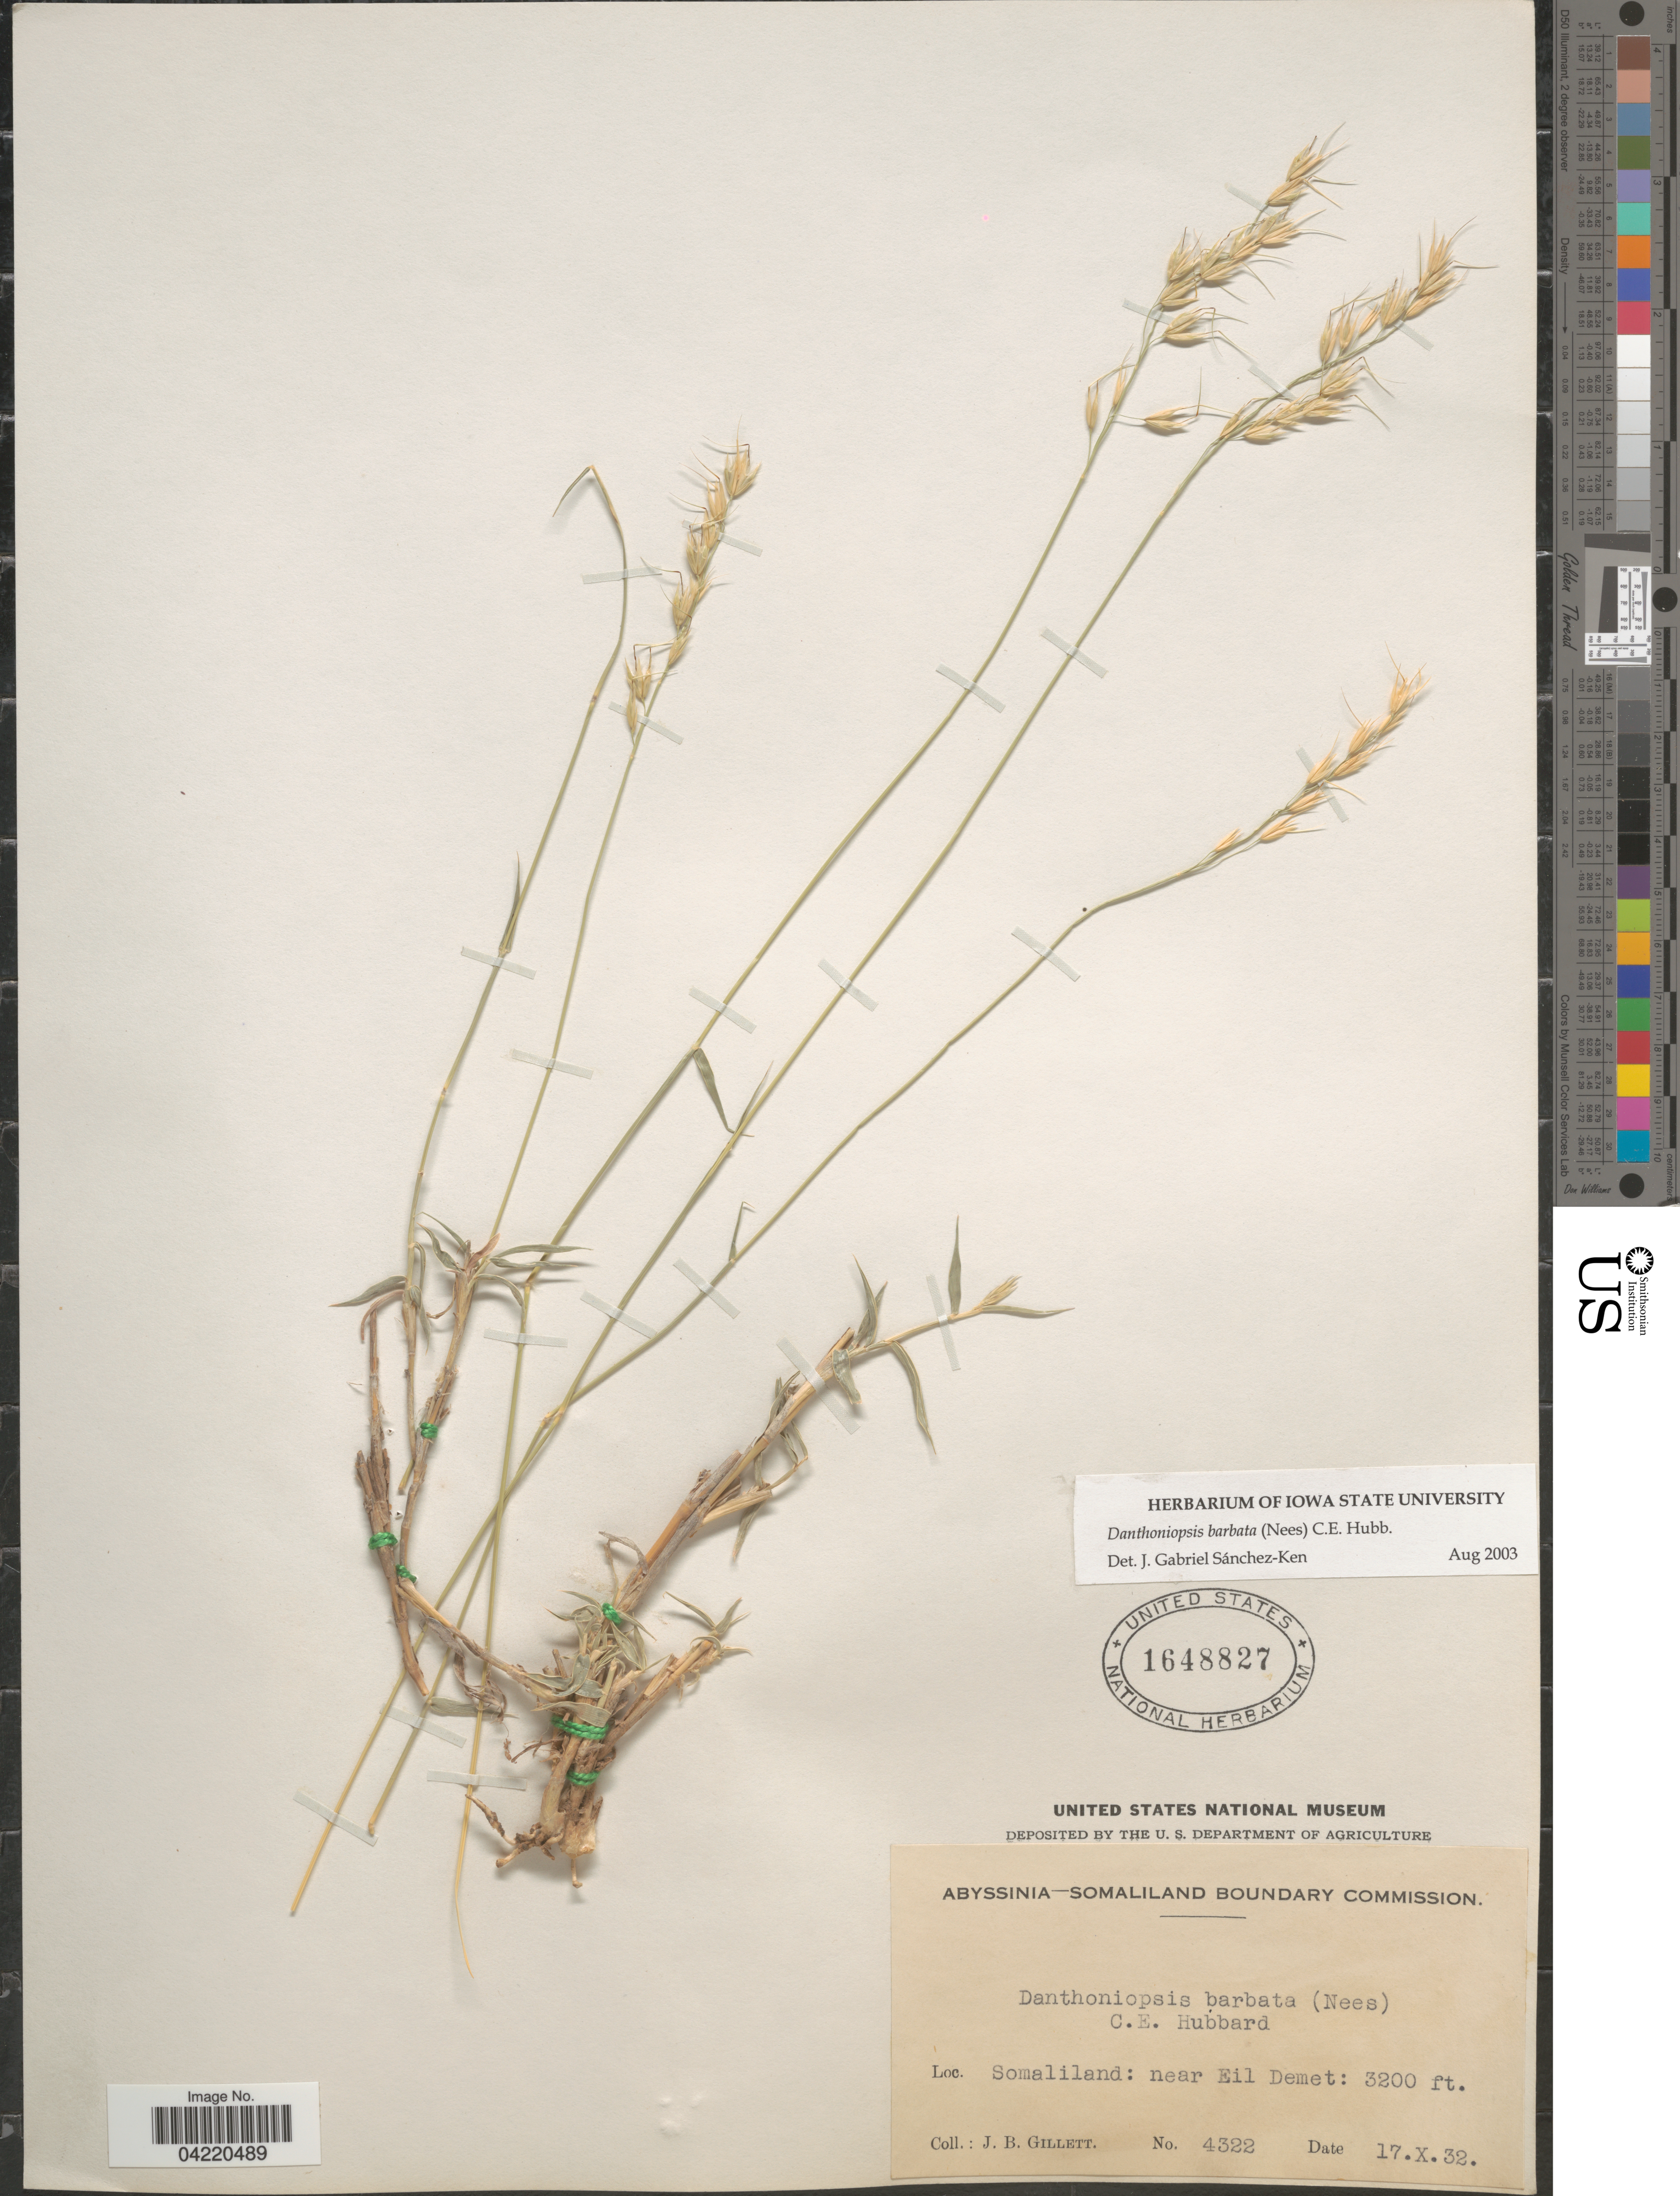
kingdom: Plantae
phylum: Tracheophyta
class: Liliopsida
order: Poales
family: Poaceae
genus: Danthoniopsis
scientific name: Danthoniopsis barbata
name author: (Nees) C. E. Hubb.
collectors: J. B. Gillett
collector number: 4322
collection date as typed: Transcribed d/m/y: 17/10/32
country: Somalia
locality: Somaliland: near Eil Demet.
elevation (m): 975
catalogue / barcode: US 1648827